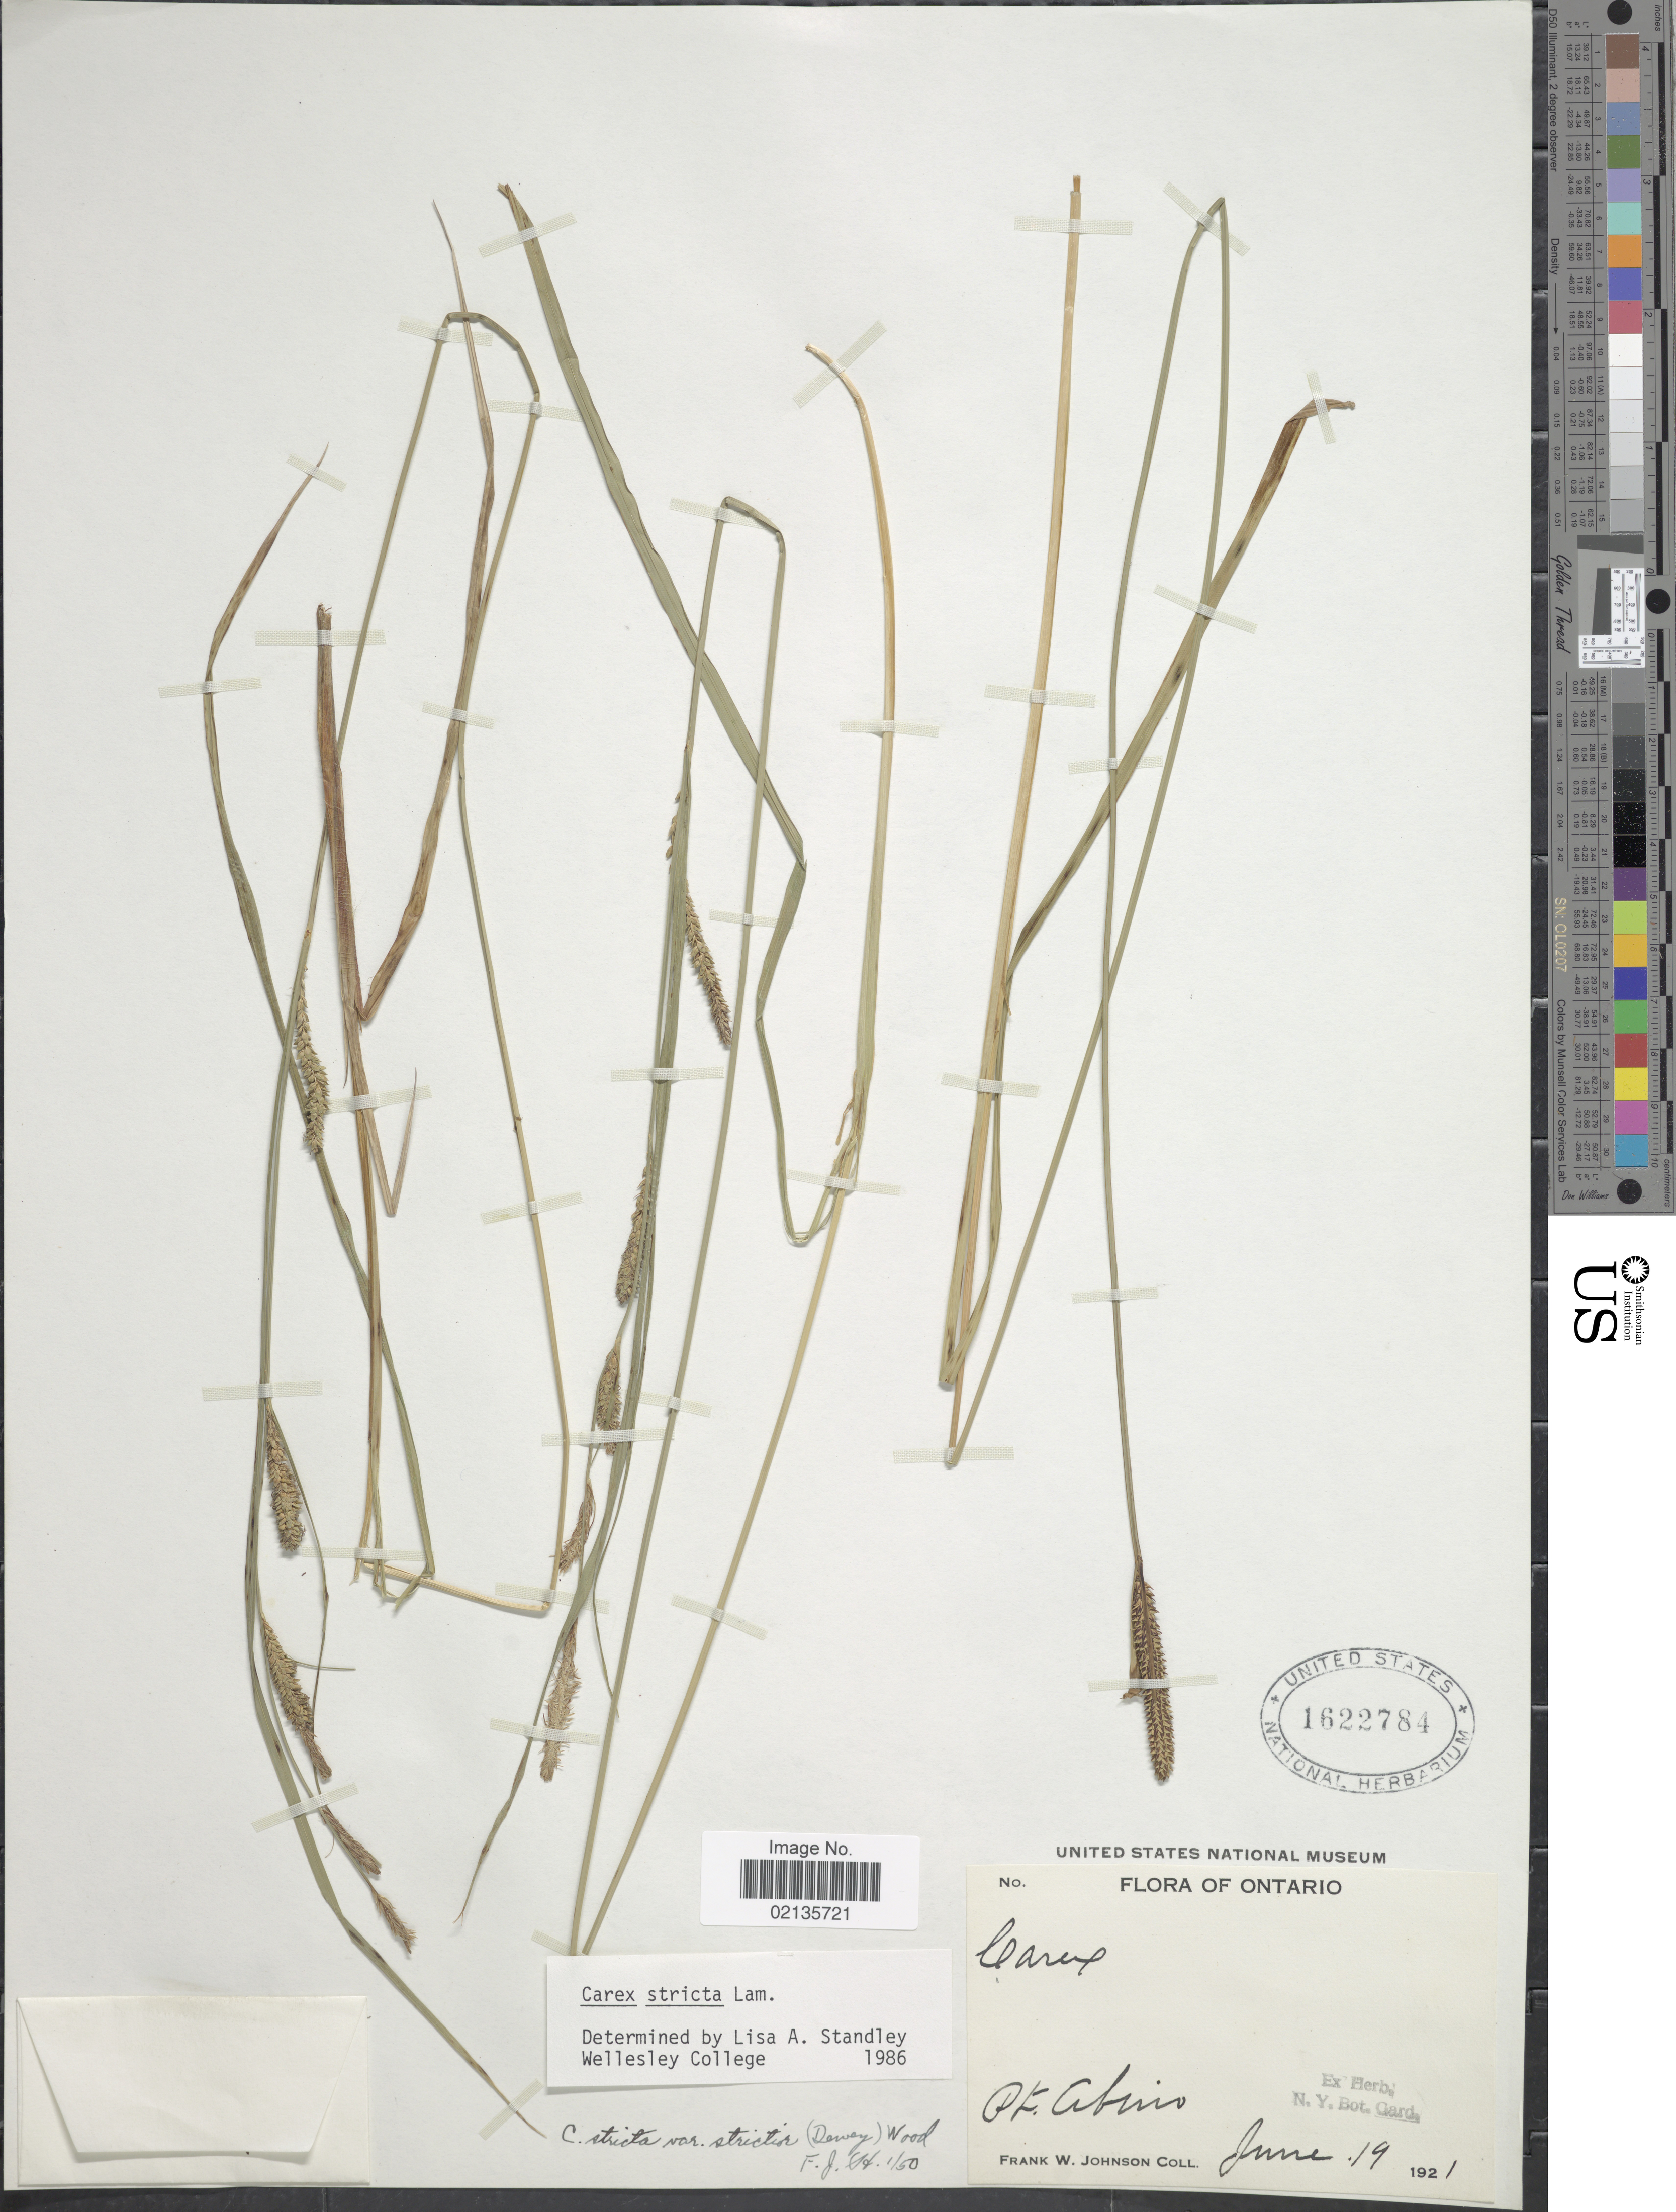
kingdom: Plantae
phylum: Tracheophyta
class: Liliopsida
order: Poales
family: Cyperaceae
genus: Carex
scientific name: Carex stricta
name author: Lam.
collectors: F. W. Johnson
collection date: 1921-06-19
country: Canada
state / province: Ontario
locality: Pt. Abino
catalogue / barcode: US 1622784